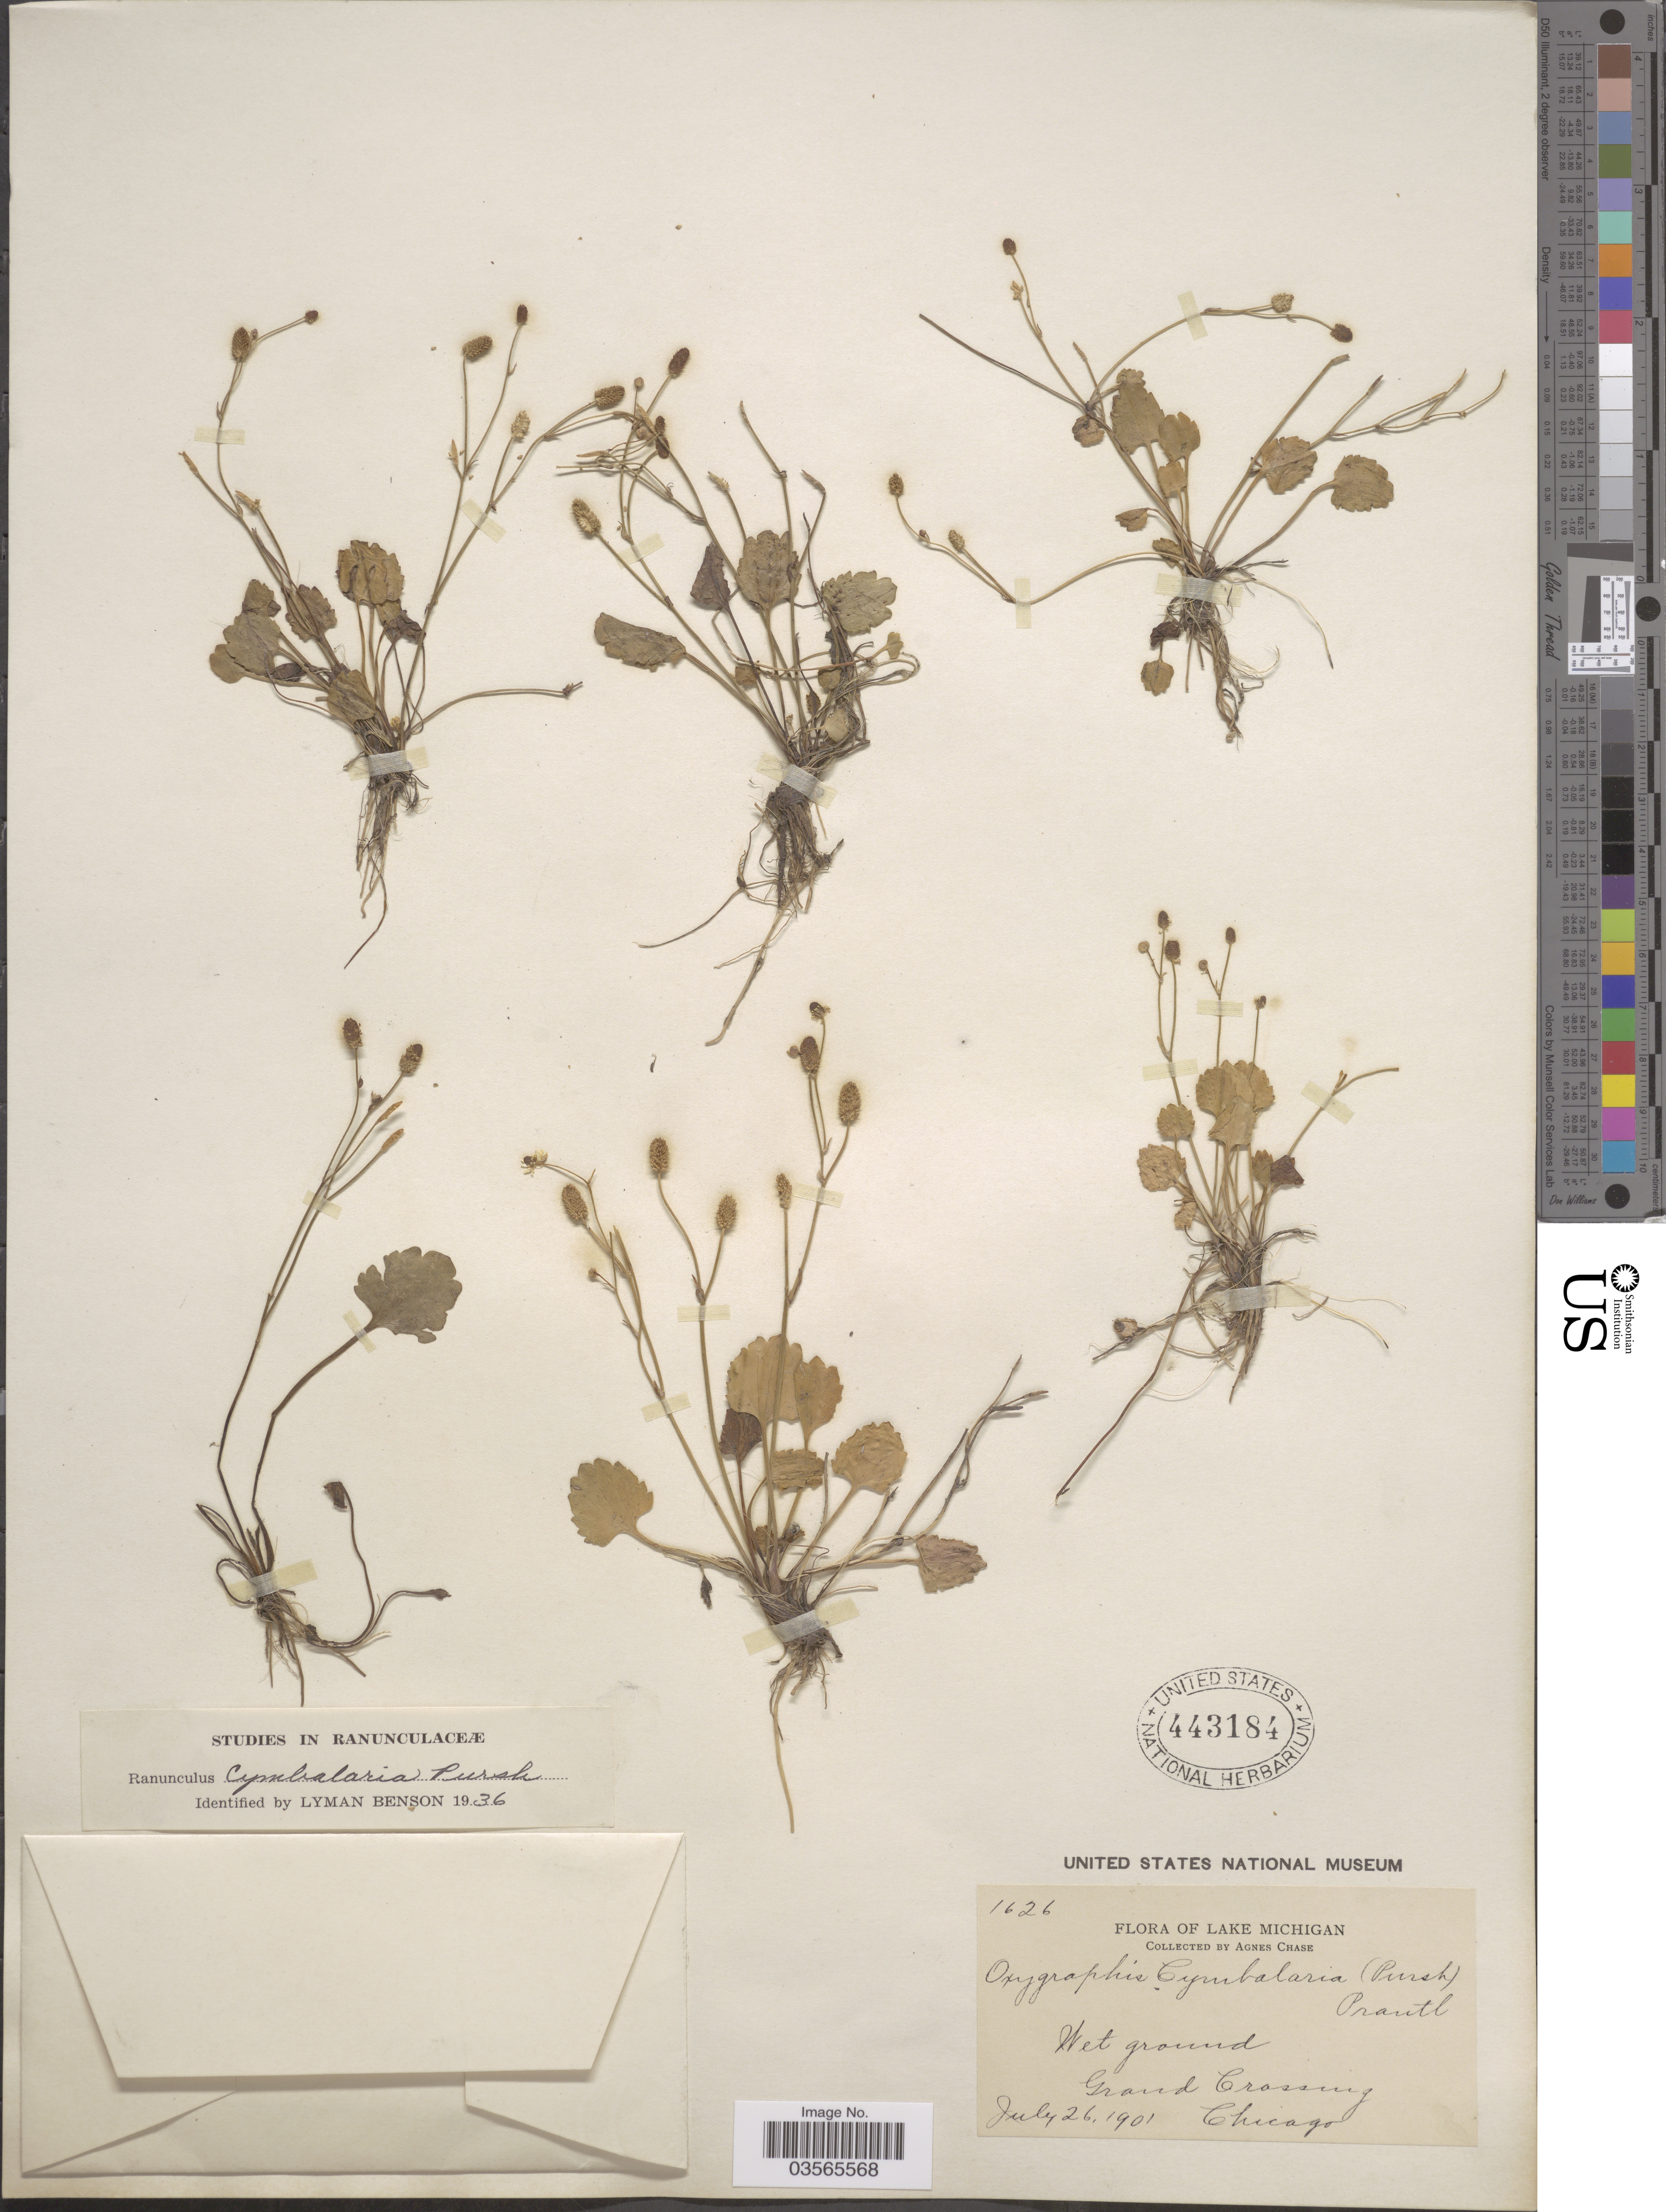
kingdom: Plantae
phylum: Tracheophyta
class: Magnoliopsida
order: Ranunculales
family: Ranunculaceae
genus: Halerpestes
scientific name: Halerpestes cymbalaria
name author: (Pursh) Greene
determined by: Strong, M. T., (US), Smithsonian Institution - National Museum of Natural History (UNITED STATES)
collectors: A. Chase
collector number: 1626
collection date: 1901-07-26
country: United States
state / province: Michigan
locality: Lake Michigan. Grand Crossing, Chicago.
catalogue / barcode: US 443184